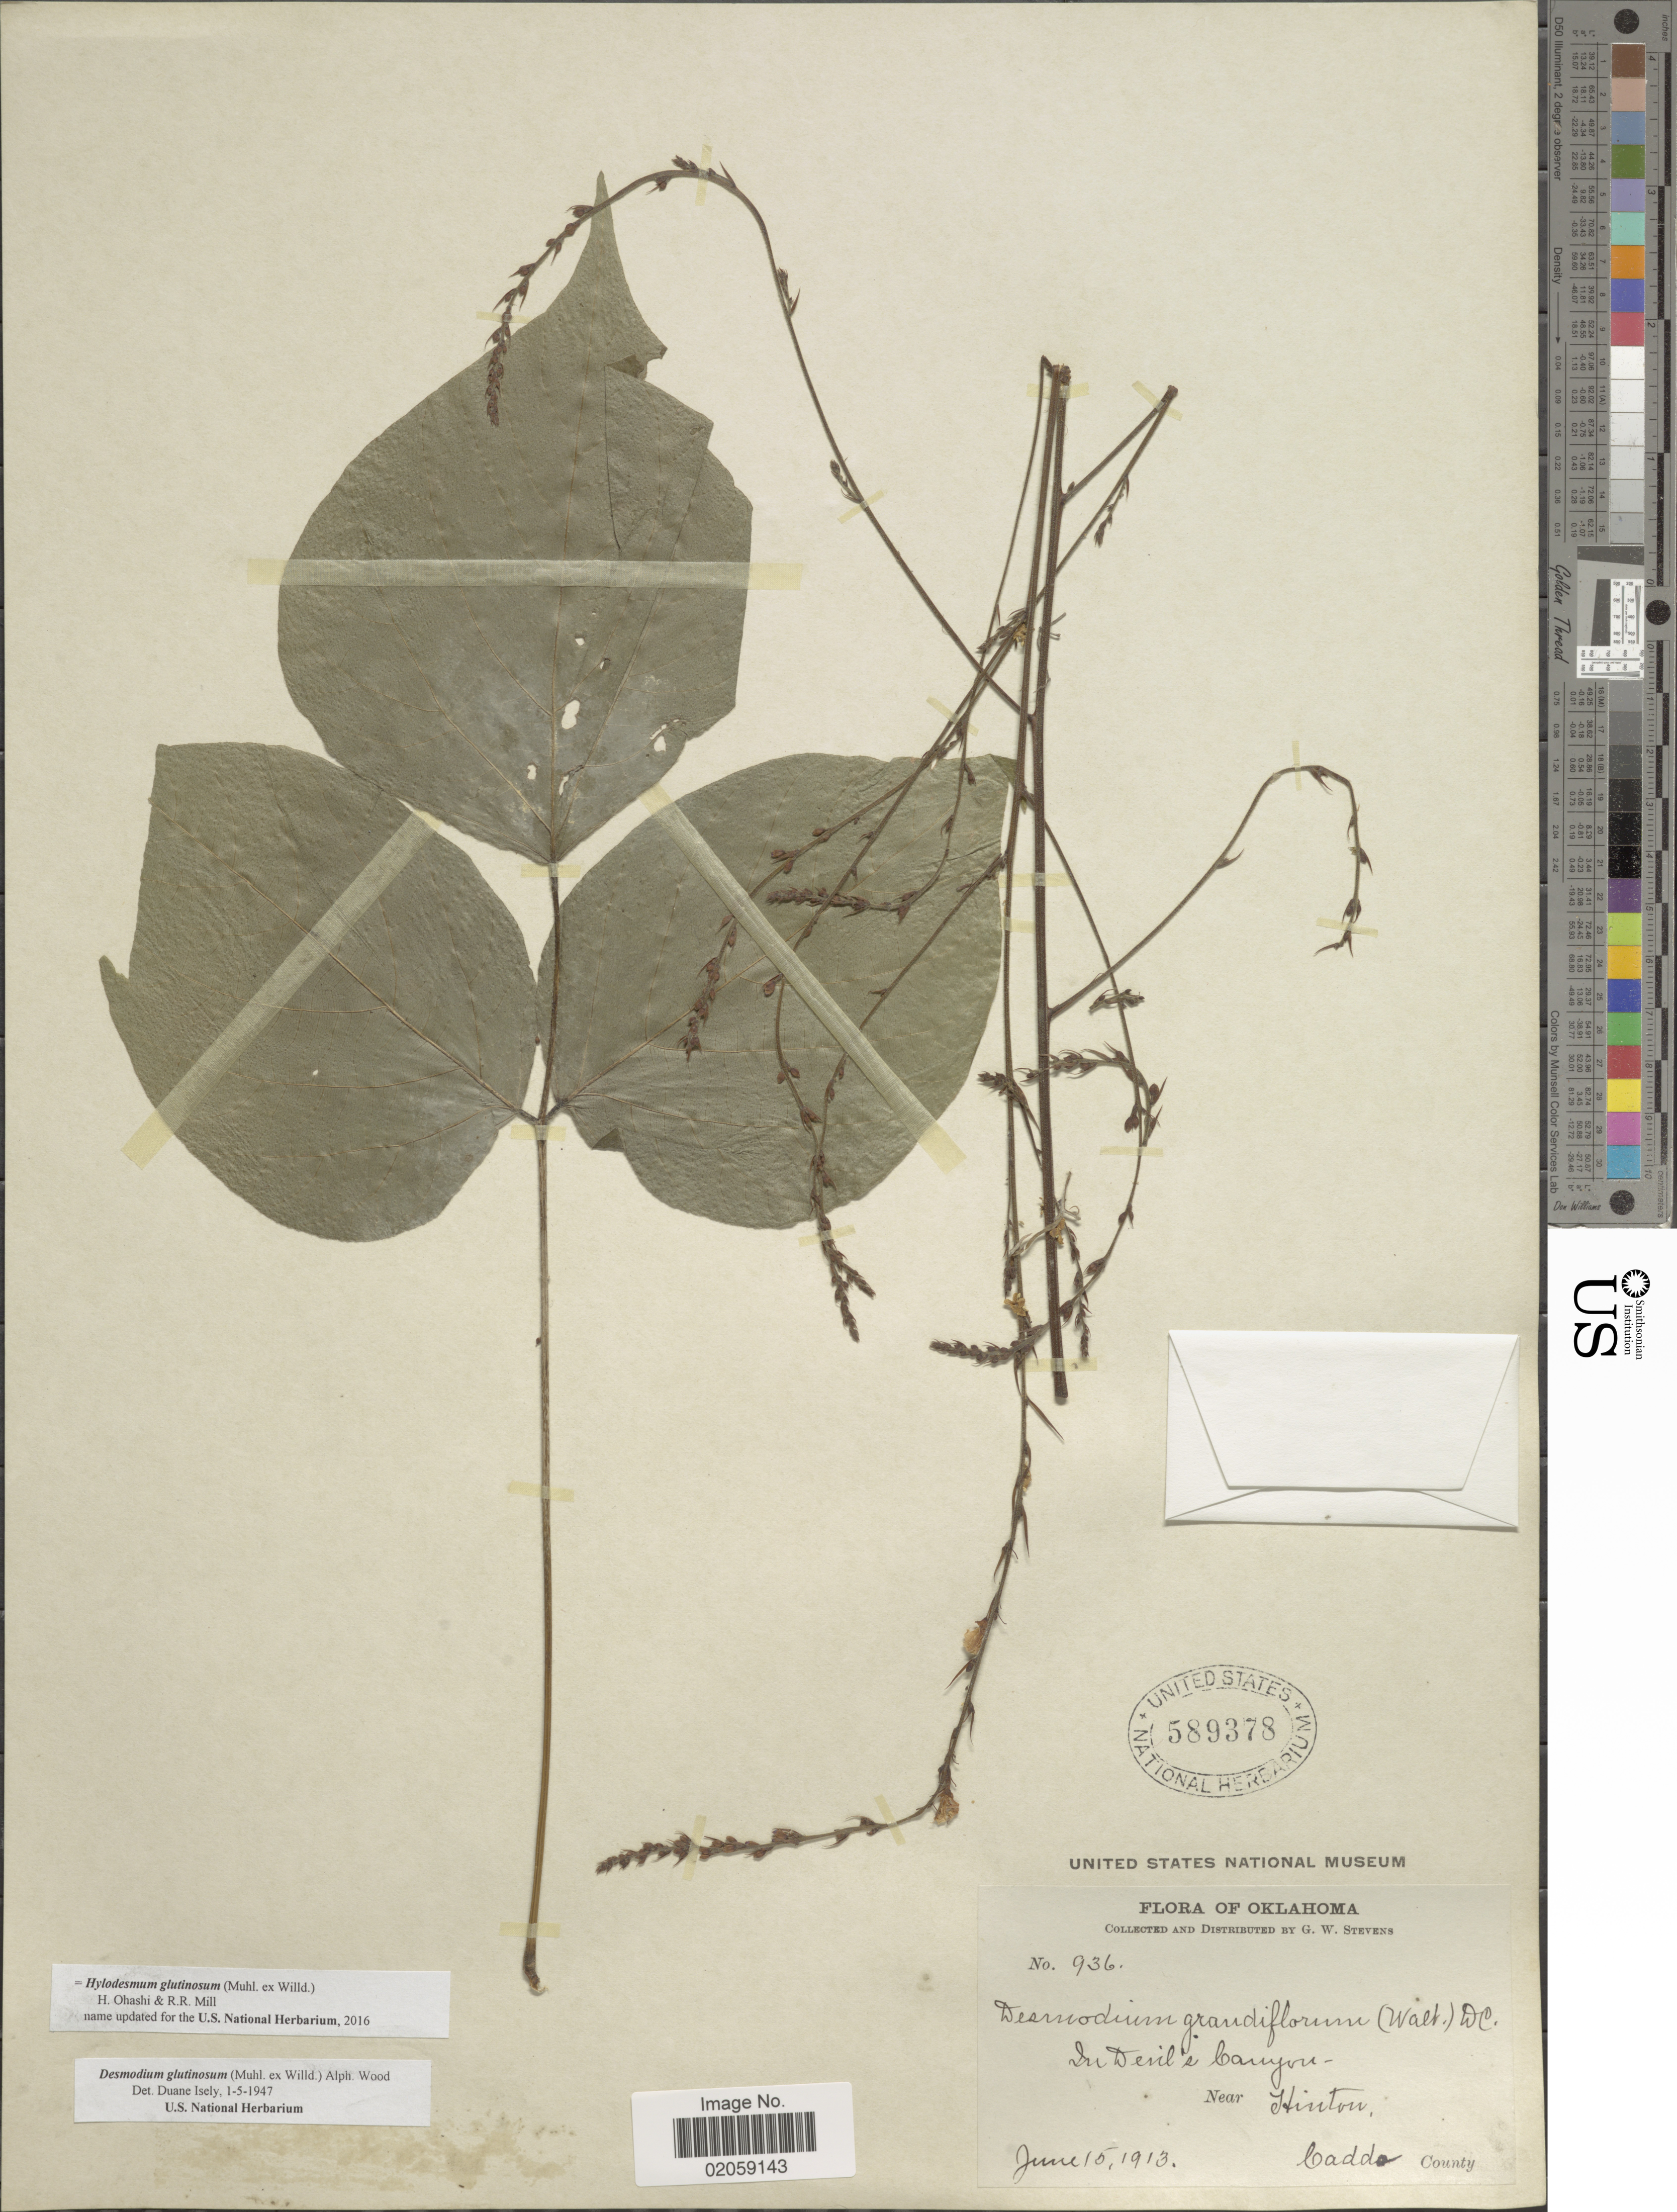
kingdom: Plantae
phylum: Tracheophyta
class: Magnoliopsida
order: Fabales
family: Fabaceae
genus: Hylodesmum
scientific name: Hylodesmum glutinosum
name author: (Muhl. ex Willd.) H. Ohashi & R.R. Mill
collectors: G. W. Stevens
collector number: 936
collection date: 1913-06-15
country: United States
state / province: Oklahoma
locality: In Devil's Canyon. Near Hinton, Cadda County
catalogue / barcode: US 589378